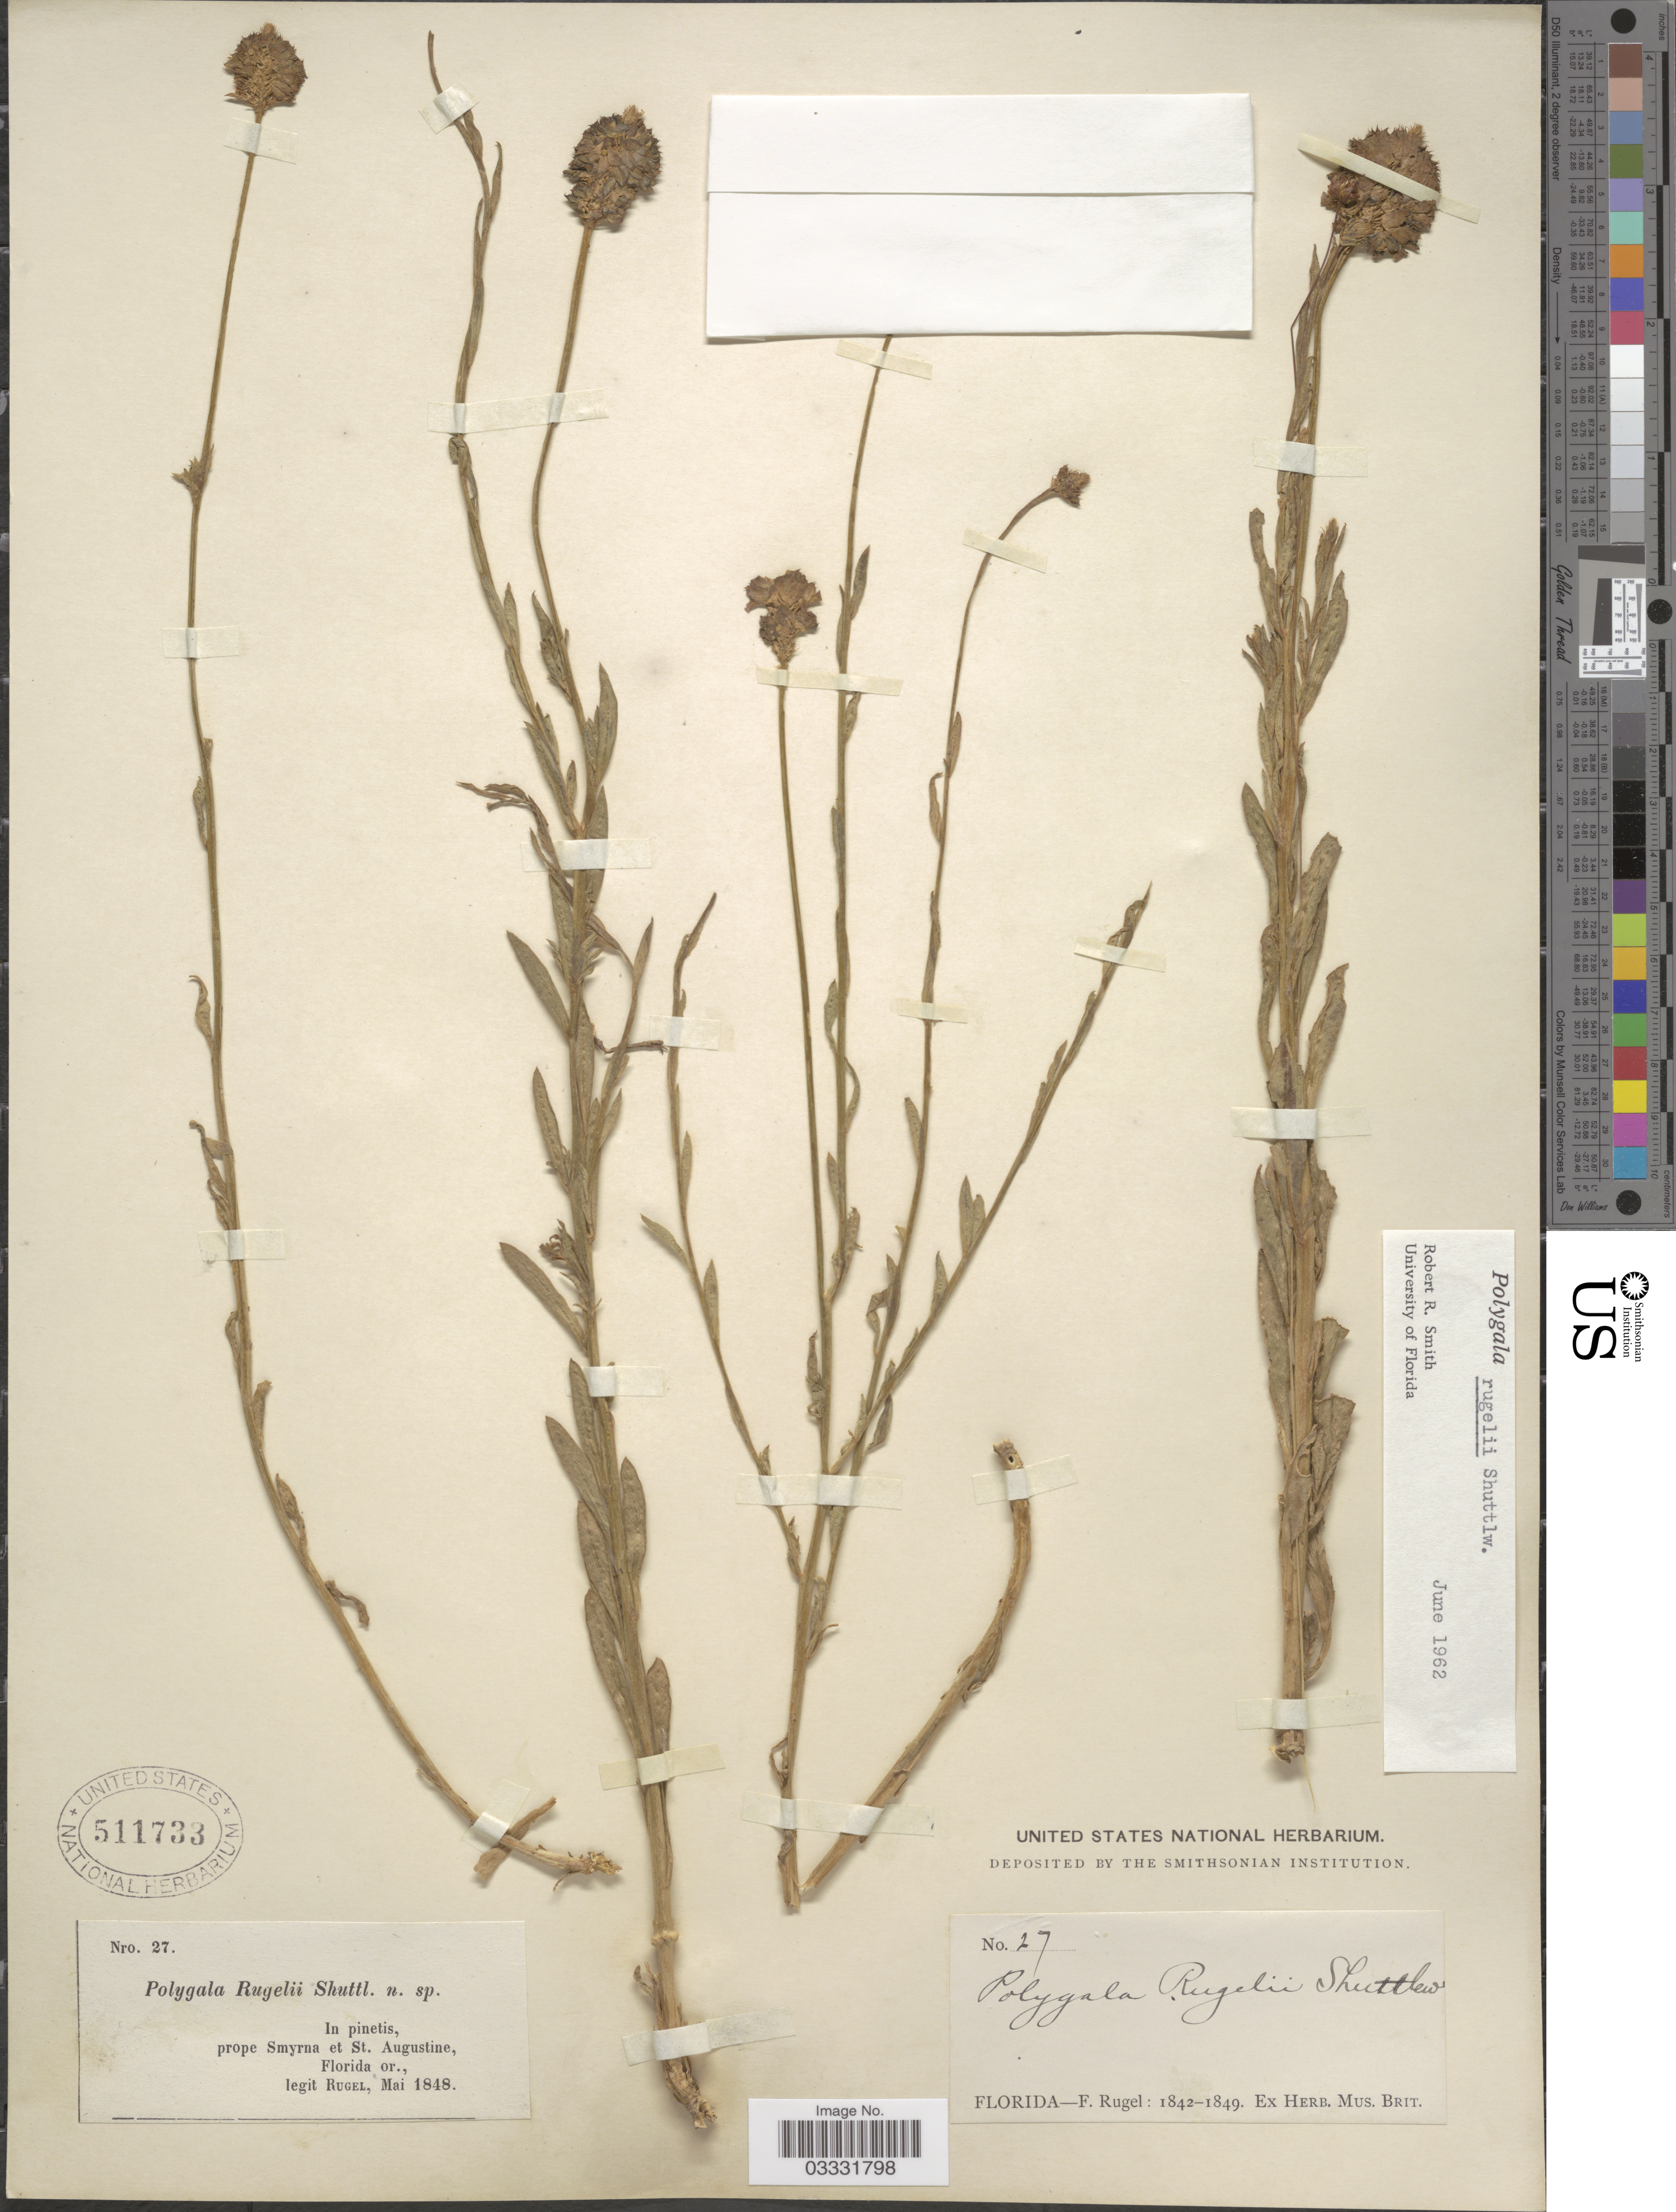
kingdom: Plantae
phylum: Tracheophyta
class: Magnoliopsida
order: Fabales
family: Polygalaceae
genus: Polygala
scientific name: Polygala rugelii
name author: Shuttlew. ex Chapm.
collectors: F. Rugel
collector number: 27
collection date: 1848-05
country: United States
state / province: Florida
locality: In pinetis, prope Smyrna et St. Augustine, Florida Or.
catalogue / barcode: US 511733